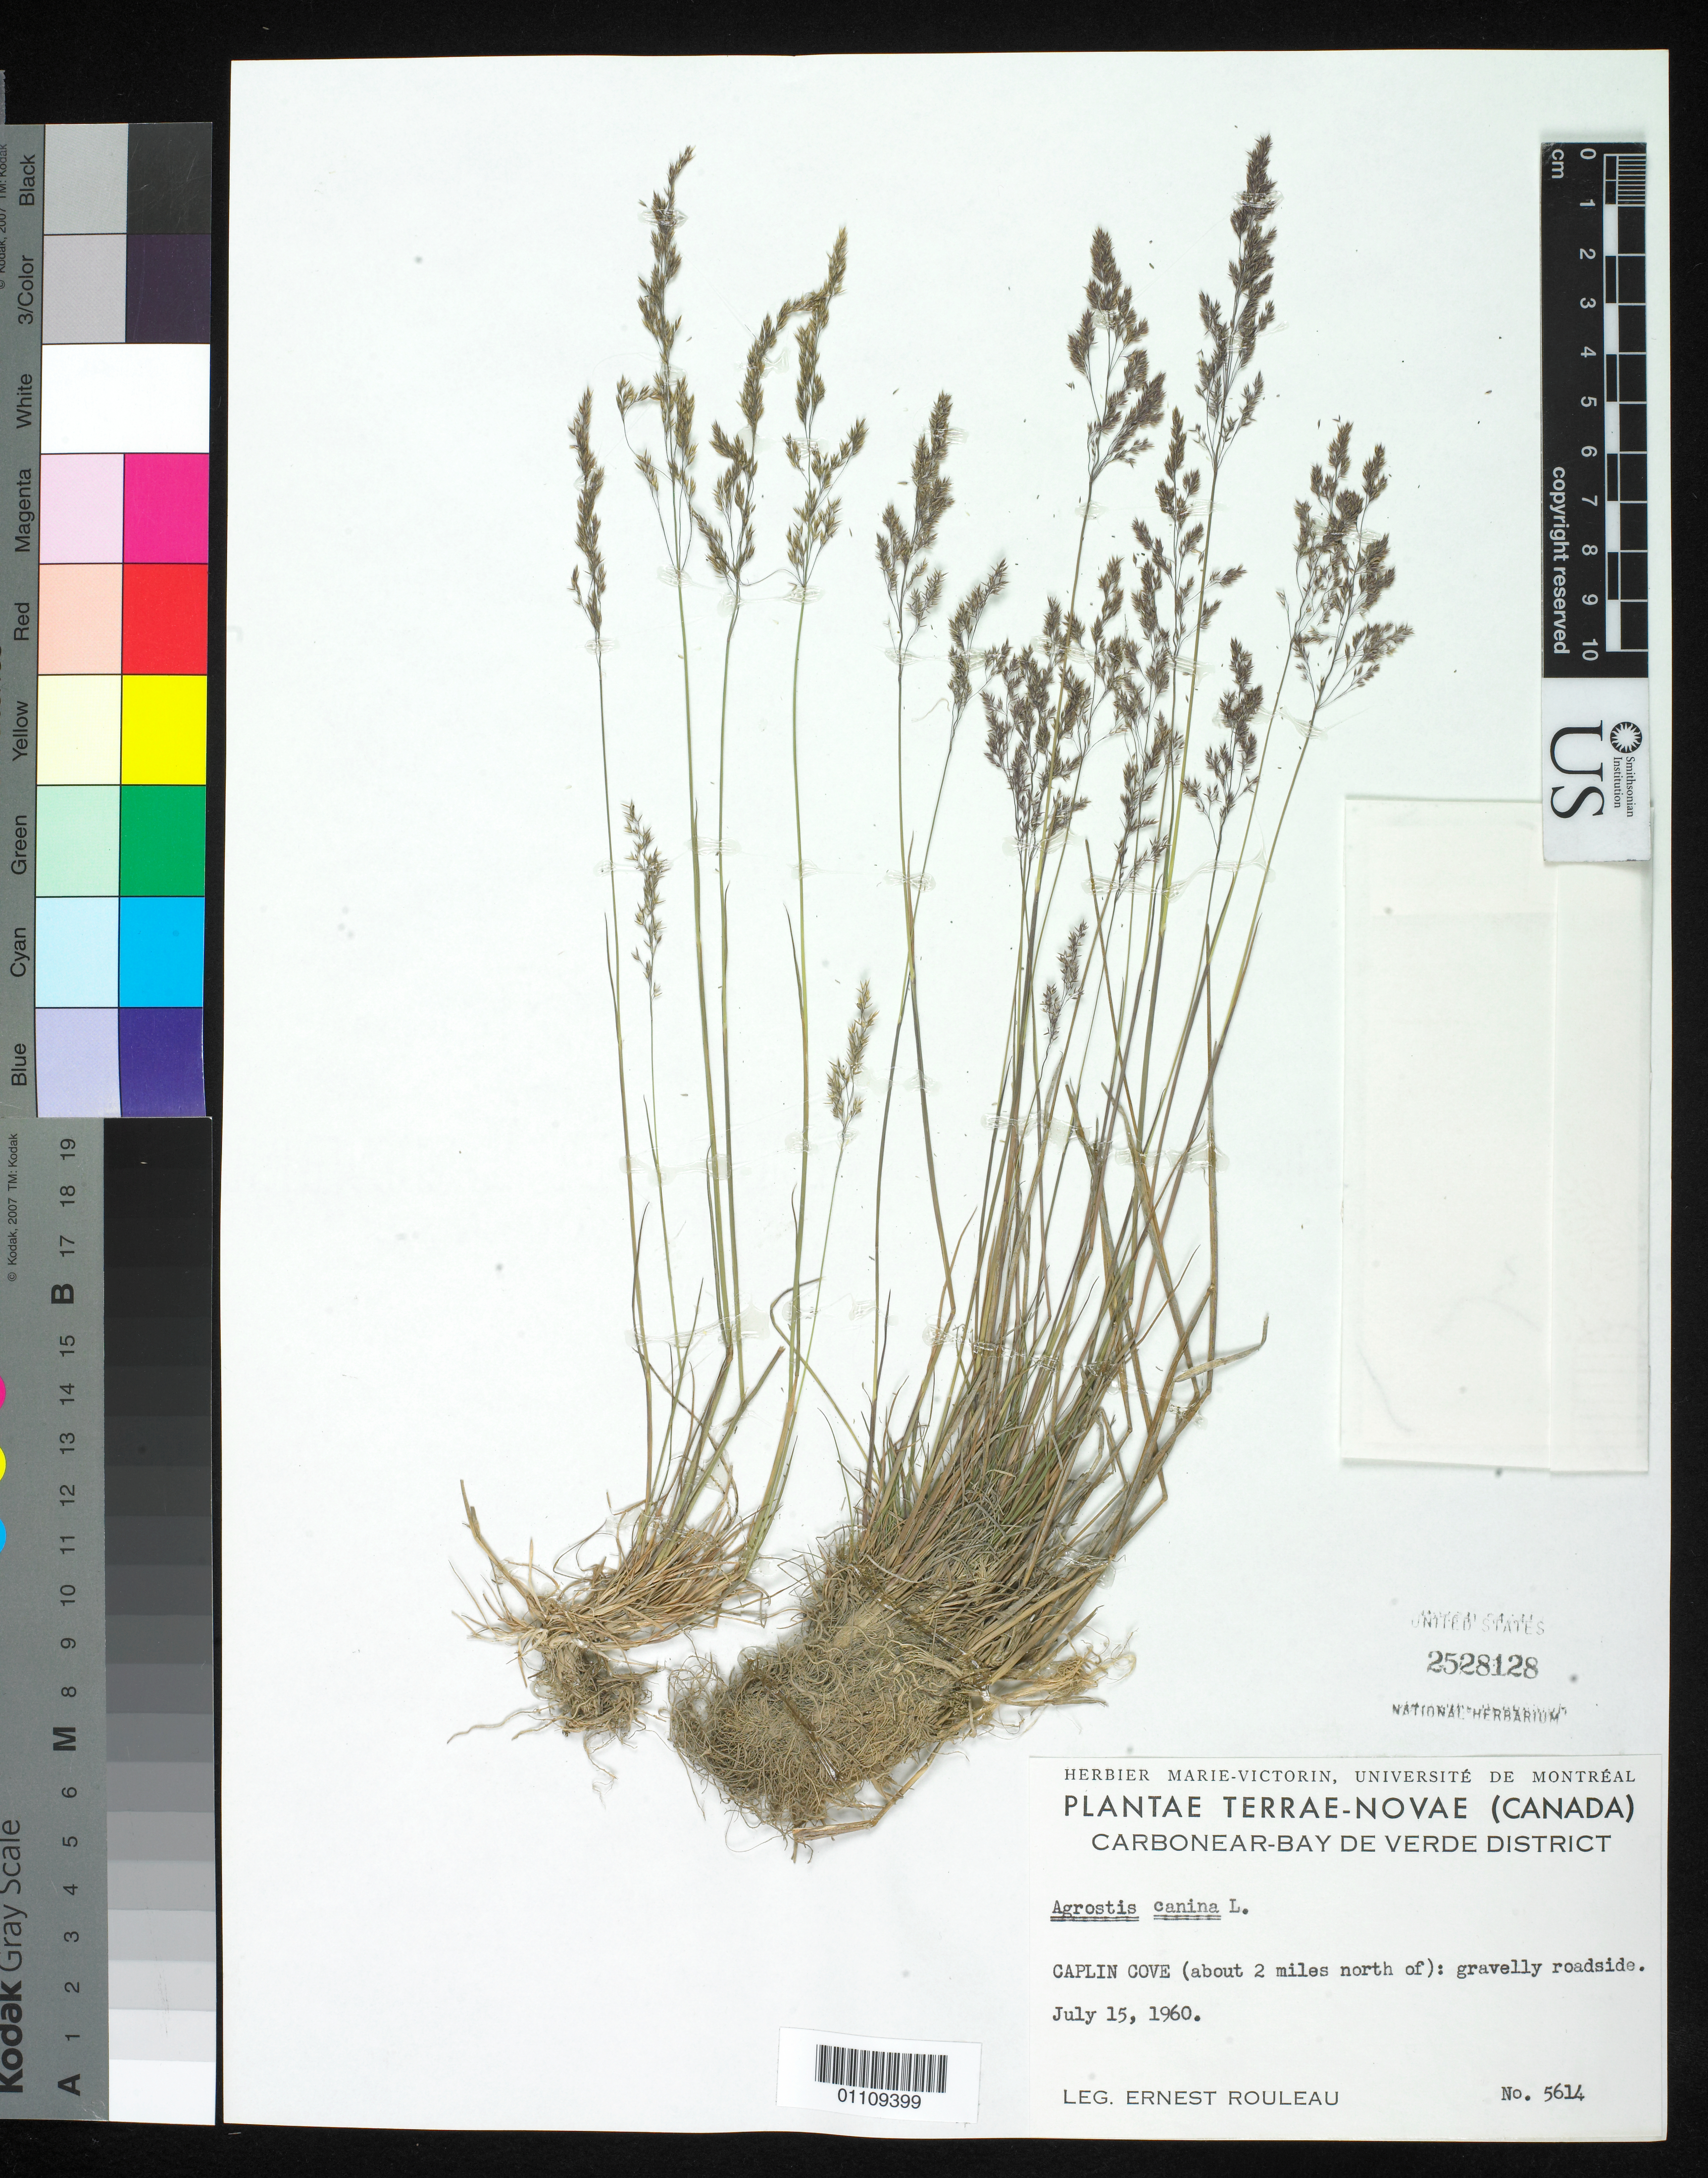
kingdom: Plantae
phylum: Tracheophyta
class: Liliopsida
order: Poales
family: Poaceae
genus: Agrostis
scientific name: Agrostis canina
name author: L.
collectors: E. Rouleau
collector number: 5614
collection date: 1960-07-15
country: Canada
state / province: Nova Scotia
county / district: Pictou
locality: Caplin Cove (about 2 miles N. of): gravelly roadside.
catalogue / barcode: US 2528128